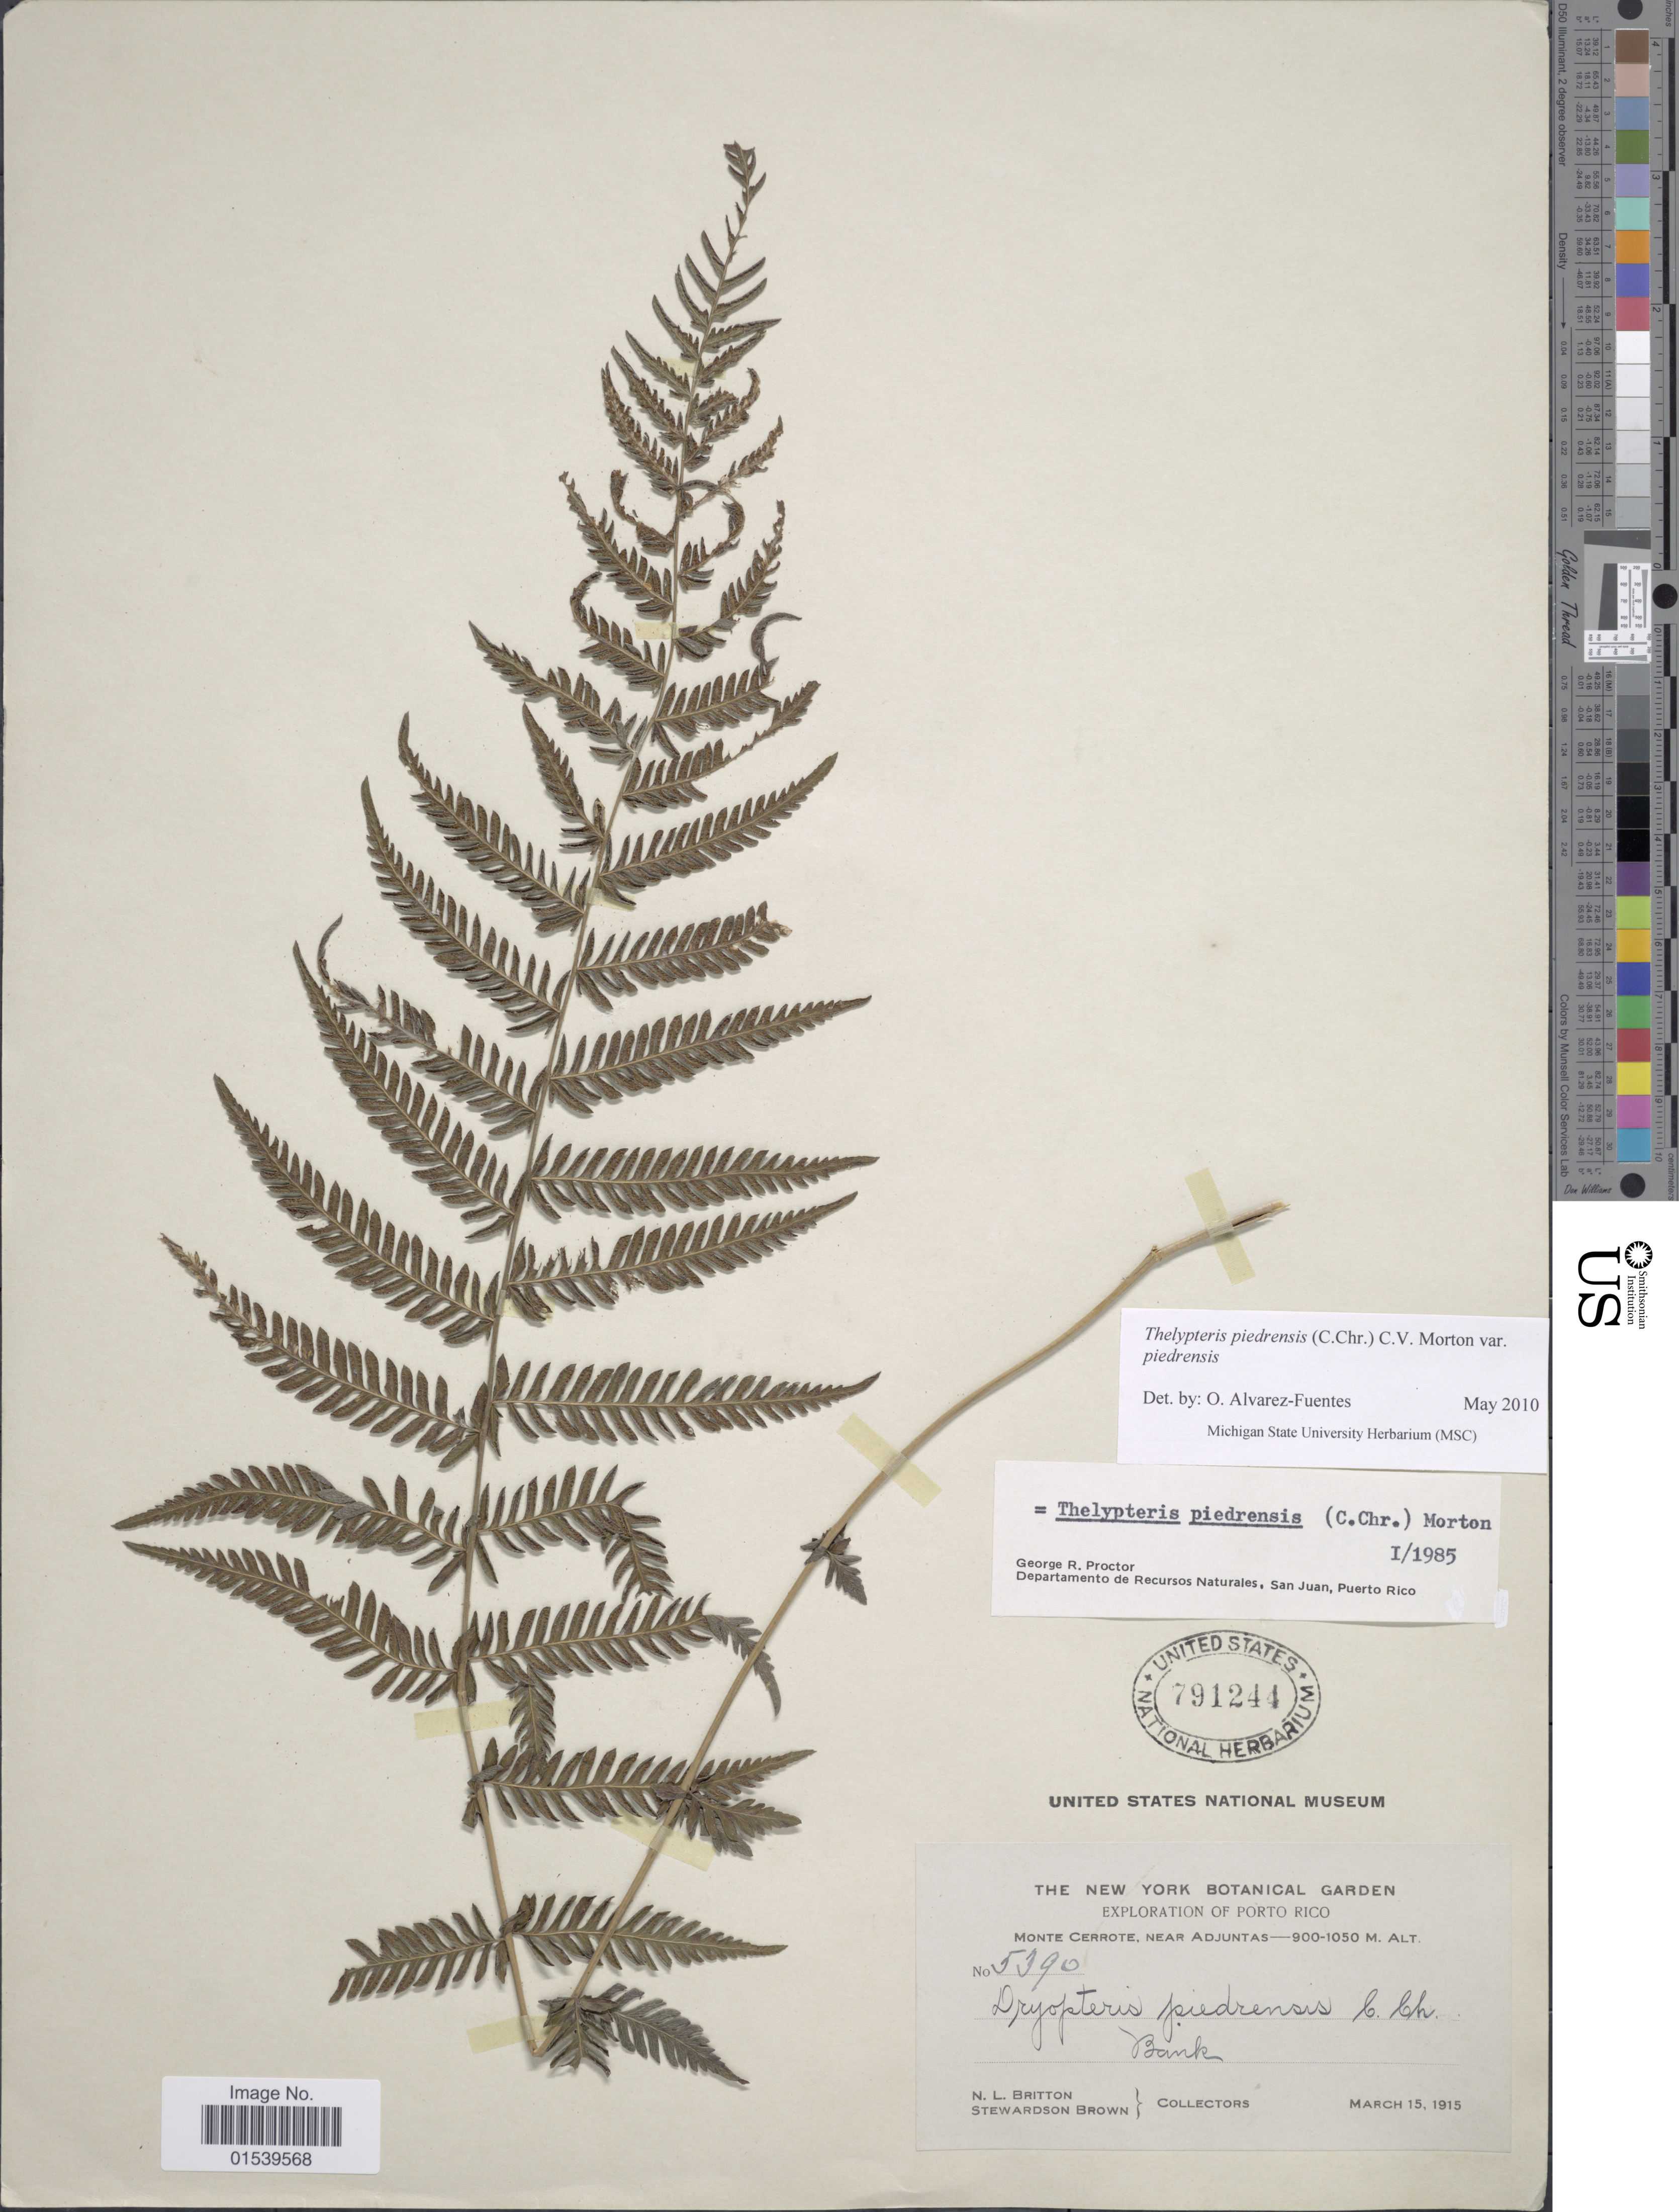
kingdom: Plantae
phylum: Tracheophyta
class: Polypodiopsida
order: Polypodiales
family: Thelypteridaceae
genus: Amauropelta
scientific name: Amauropelta piedrensis (C. Chr.) comb. nov., ined 2015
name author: (C. Chr.)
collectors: N. Britton & S. Brown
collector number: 5390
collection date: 1915-03-15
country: Puerto Rico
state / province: Adjuntas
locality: Monte Cerrote, near Adjuntas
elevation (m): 900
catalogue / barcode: US 791244